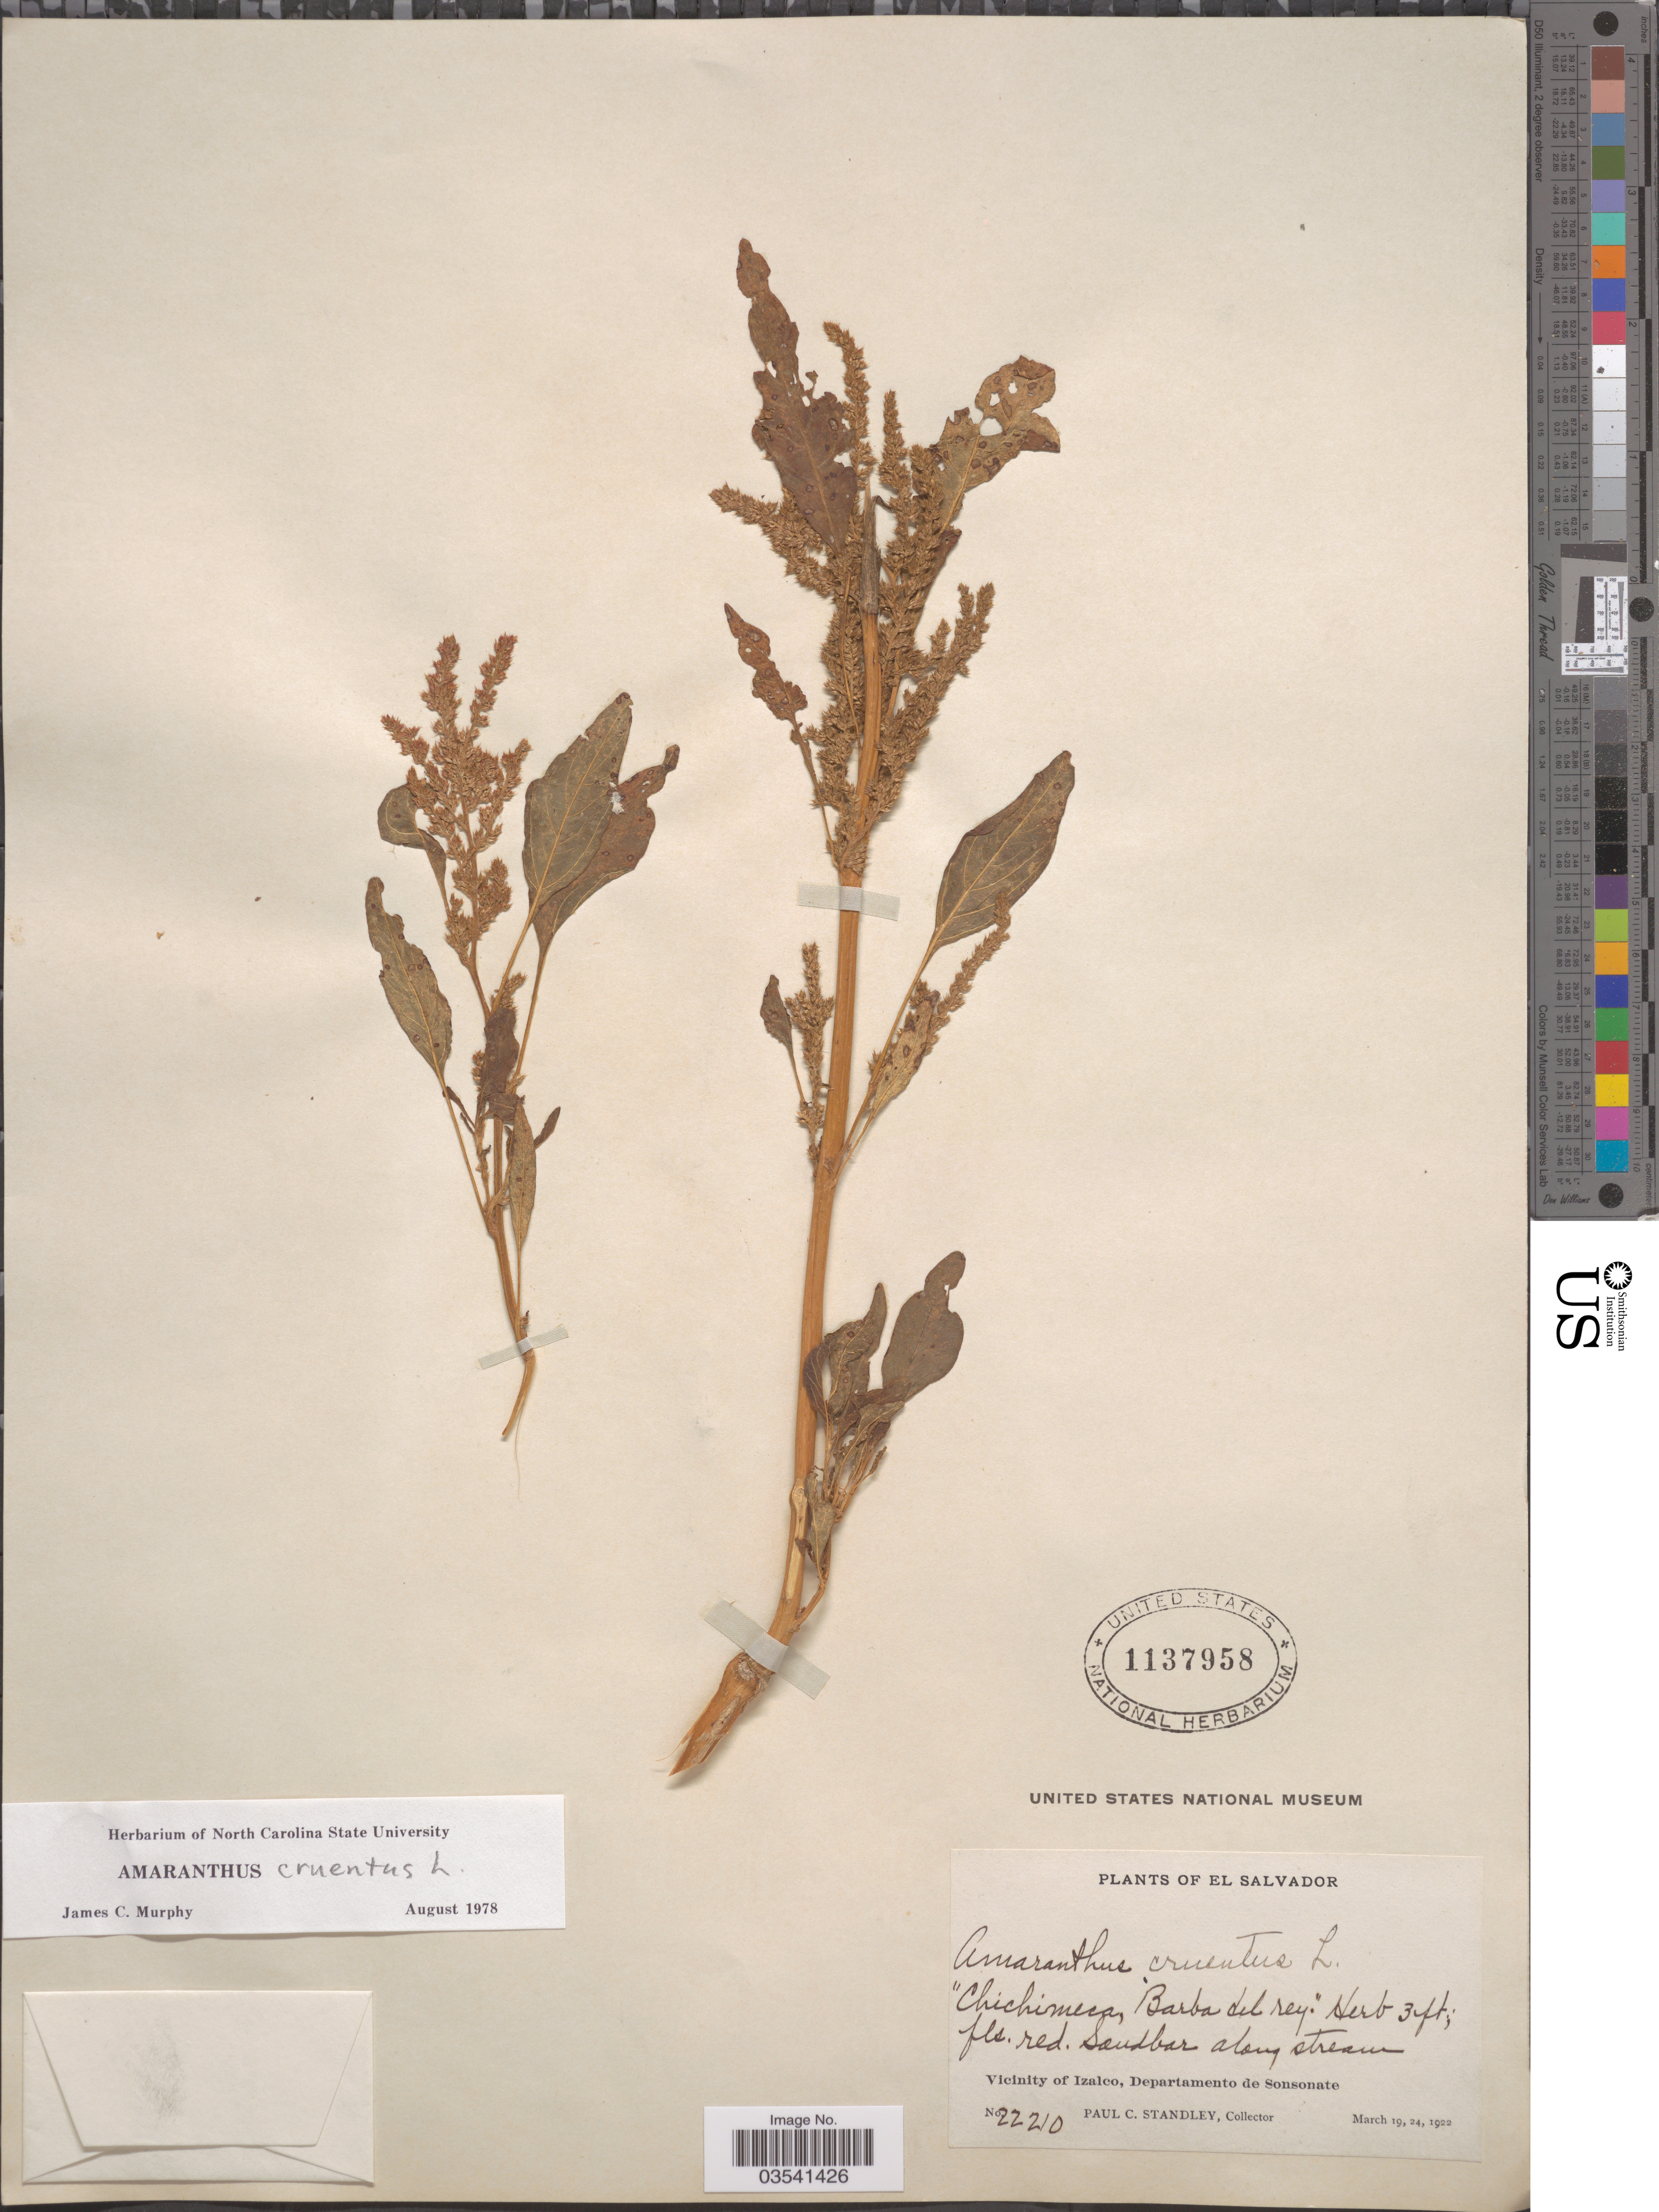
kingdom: Plantae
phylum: Tracheophyta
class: Magnoliopsida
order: Caryophyllales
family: Amaranthaceae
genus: Amaranthus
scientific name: Amaranthus cruentus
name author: L.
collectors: P. C. Standley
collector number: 22210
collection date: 1922-03-19/1922-03-24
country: El Salvador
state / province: Sonsonate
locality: Vicinity of Izalco, Departamento de Sonsonate.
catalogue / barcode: US 1137958